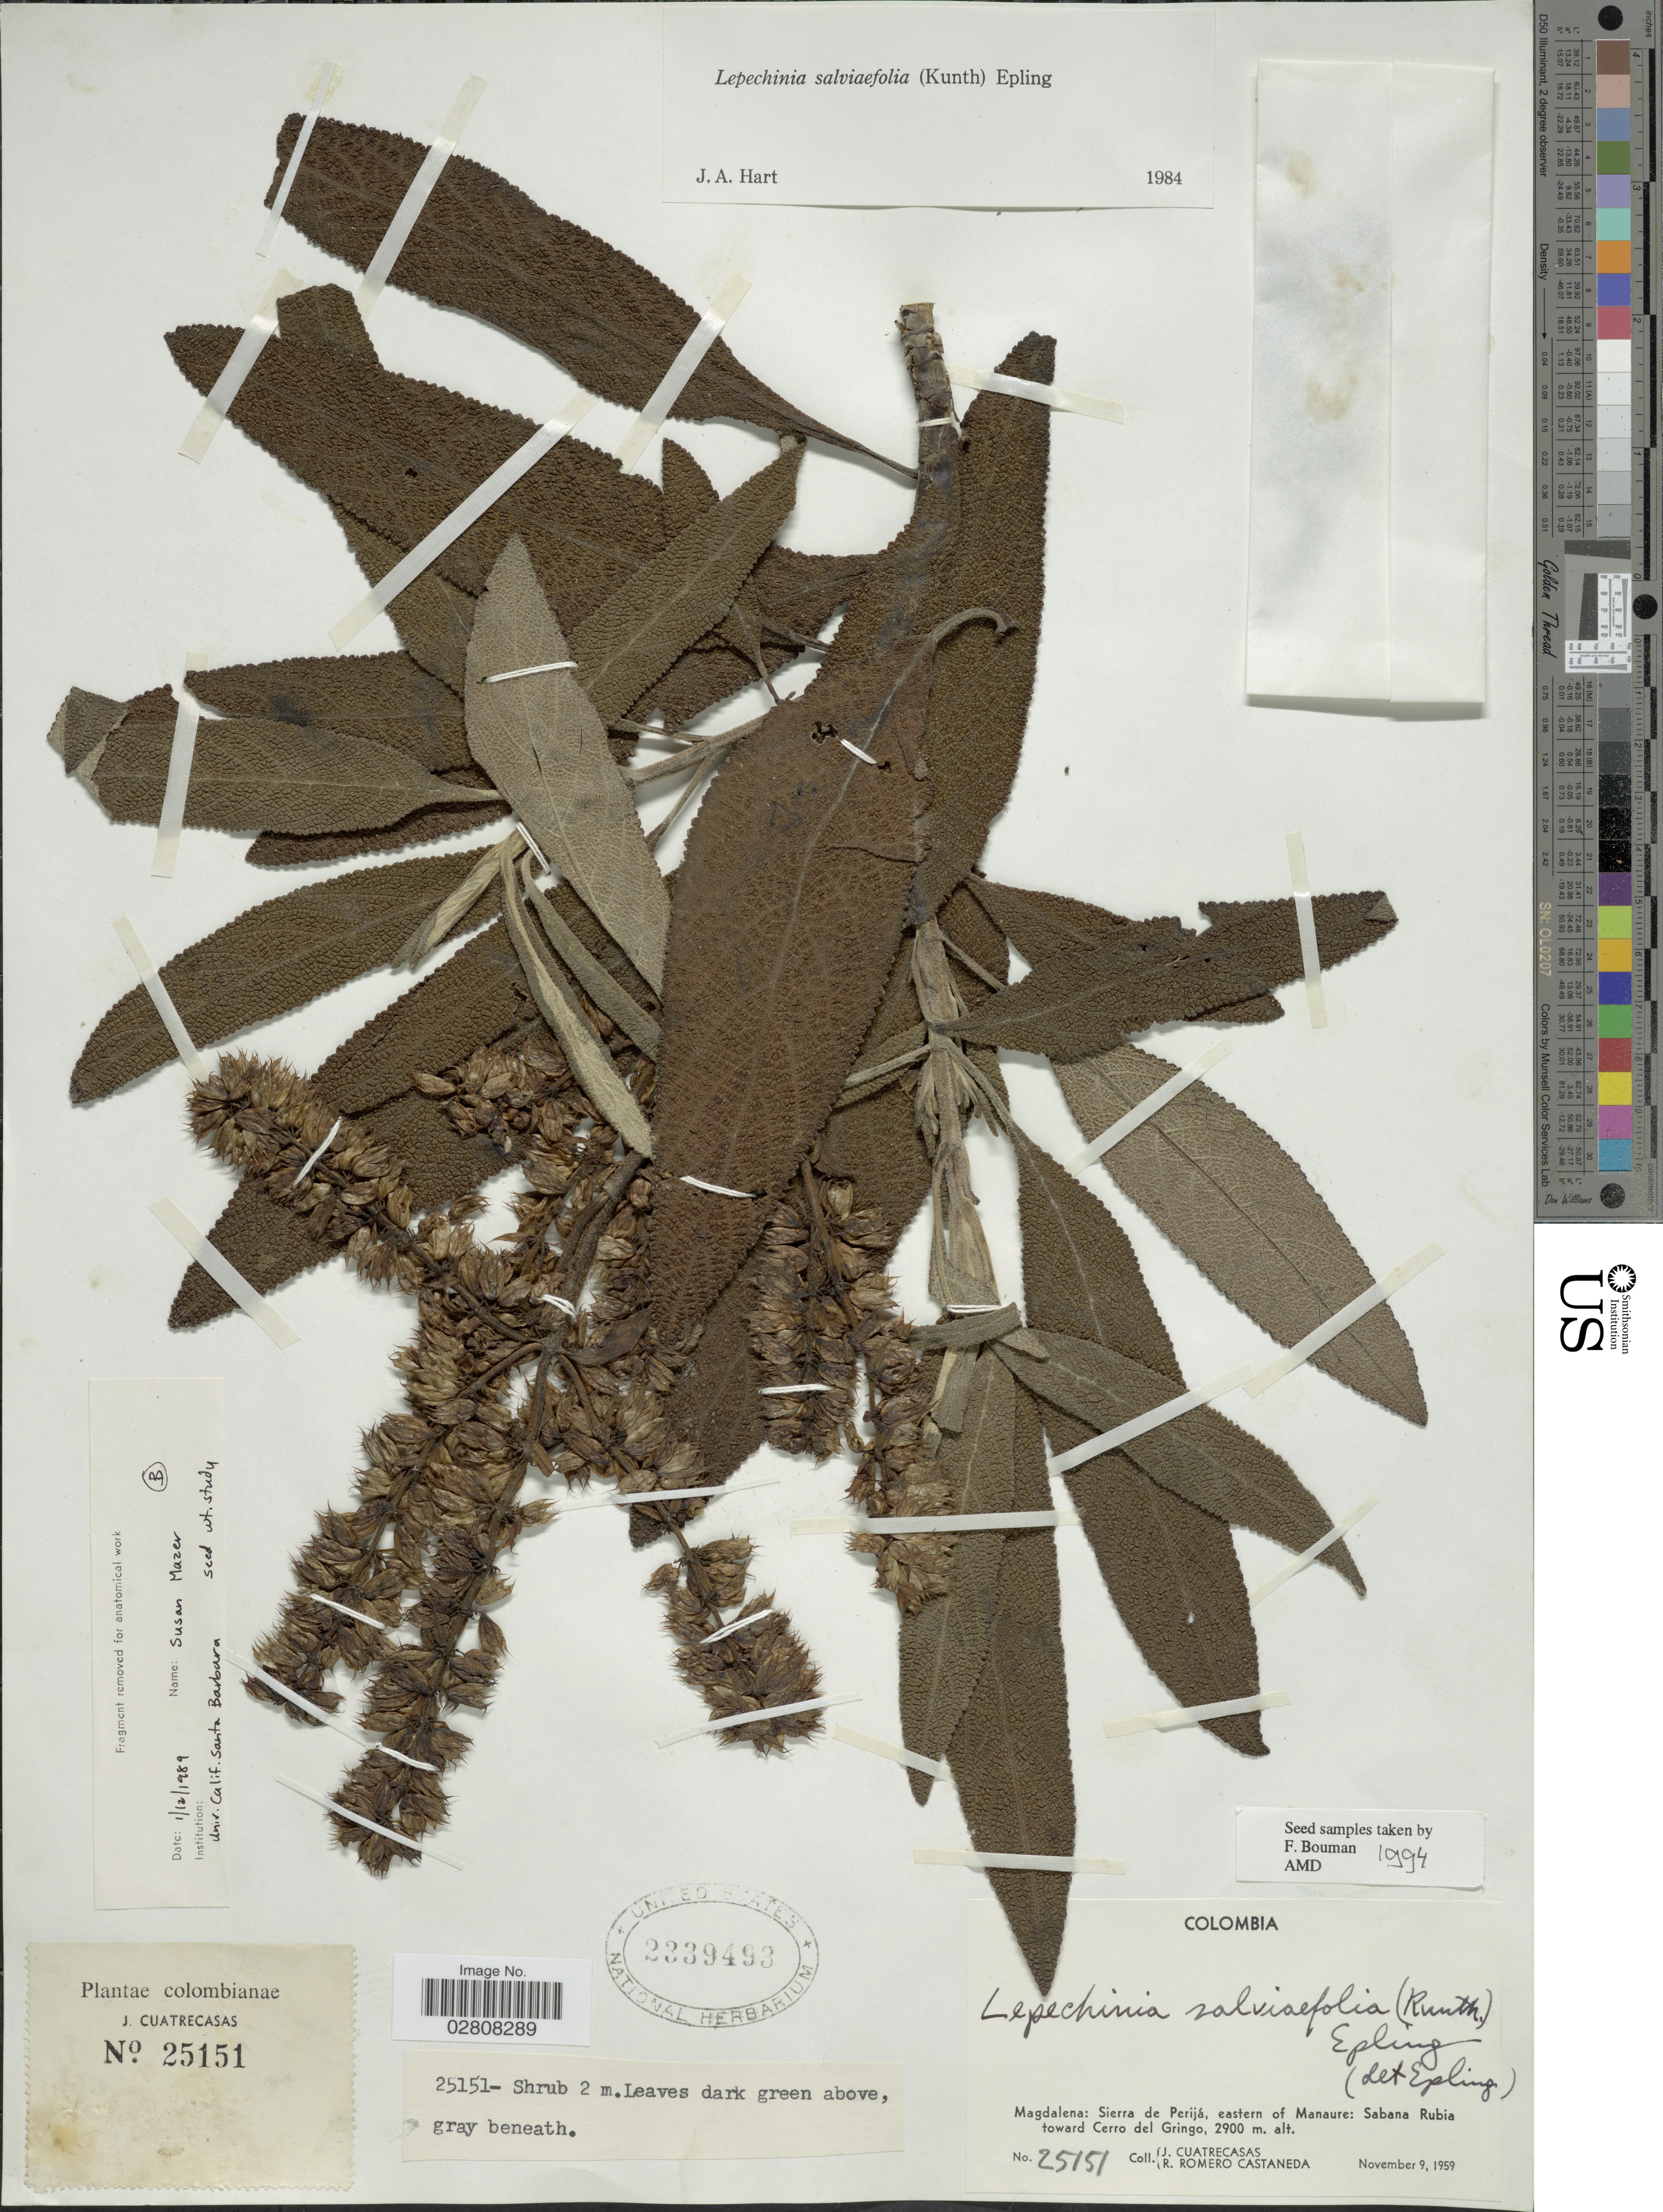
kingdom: Plantae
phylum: Tracheophyta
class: Magnoliopsida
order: Lamiales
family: Lamiaceae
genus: Lepechinia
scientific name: Lepechinia salviifolia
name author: (Kunth) Epling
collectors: J. Cuatrecasas & R. Romero Castañeda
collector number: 25151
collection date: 1959-11-09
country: Colombia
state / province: Magdalena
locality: Sierra de Perijá, eastern of Manaure: Sabana Rubia toward Cerro del Gringo.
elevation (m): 2900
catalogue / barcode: US 2339493